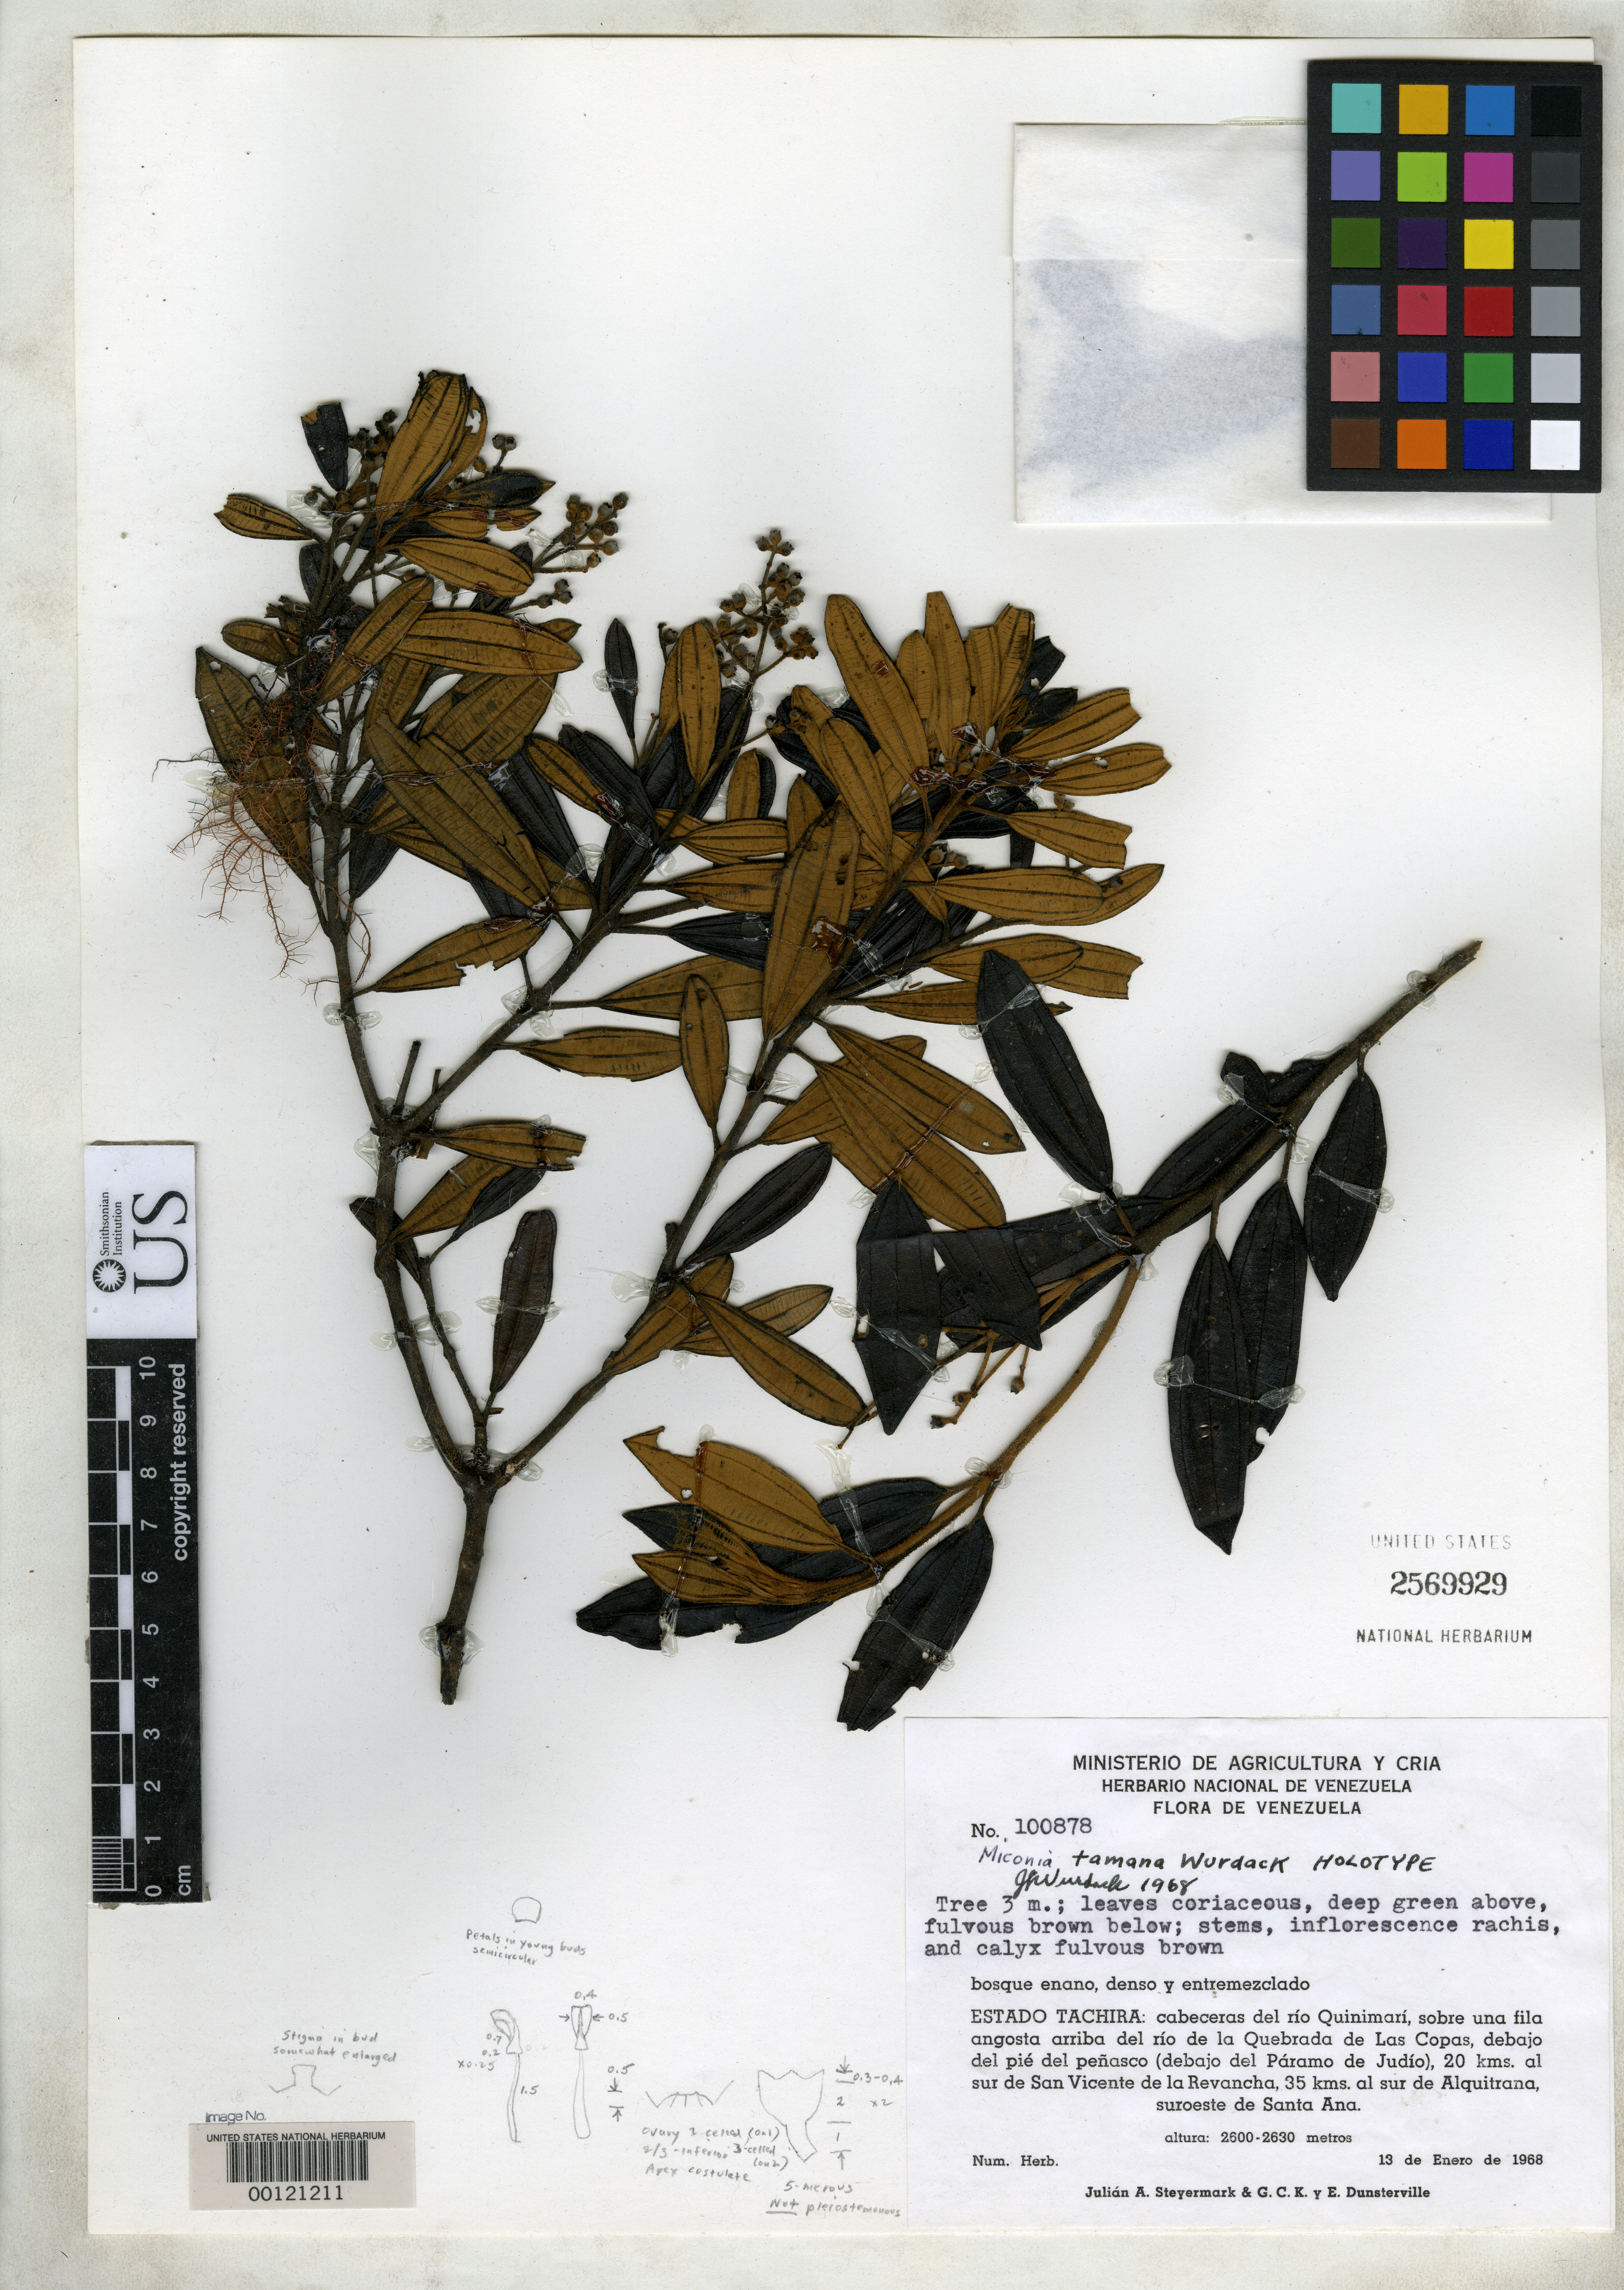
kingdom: Plantae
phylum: Tracheophyta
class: Magnoliopsida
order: Myrtales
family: Melastomataceae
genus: Miconia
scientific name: Miconia tamana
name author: Wurdack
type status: Holotype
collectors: J. Steyermark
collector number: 100878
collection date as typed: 13 Jan 1968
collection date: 1968-01-13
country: Venezuela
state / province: Tachira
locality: Rio Quinimari headwaters.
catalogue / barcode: US 2569929